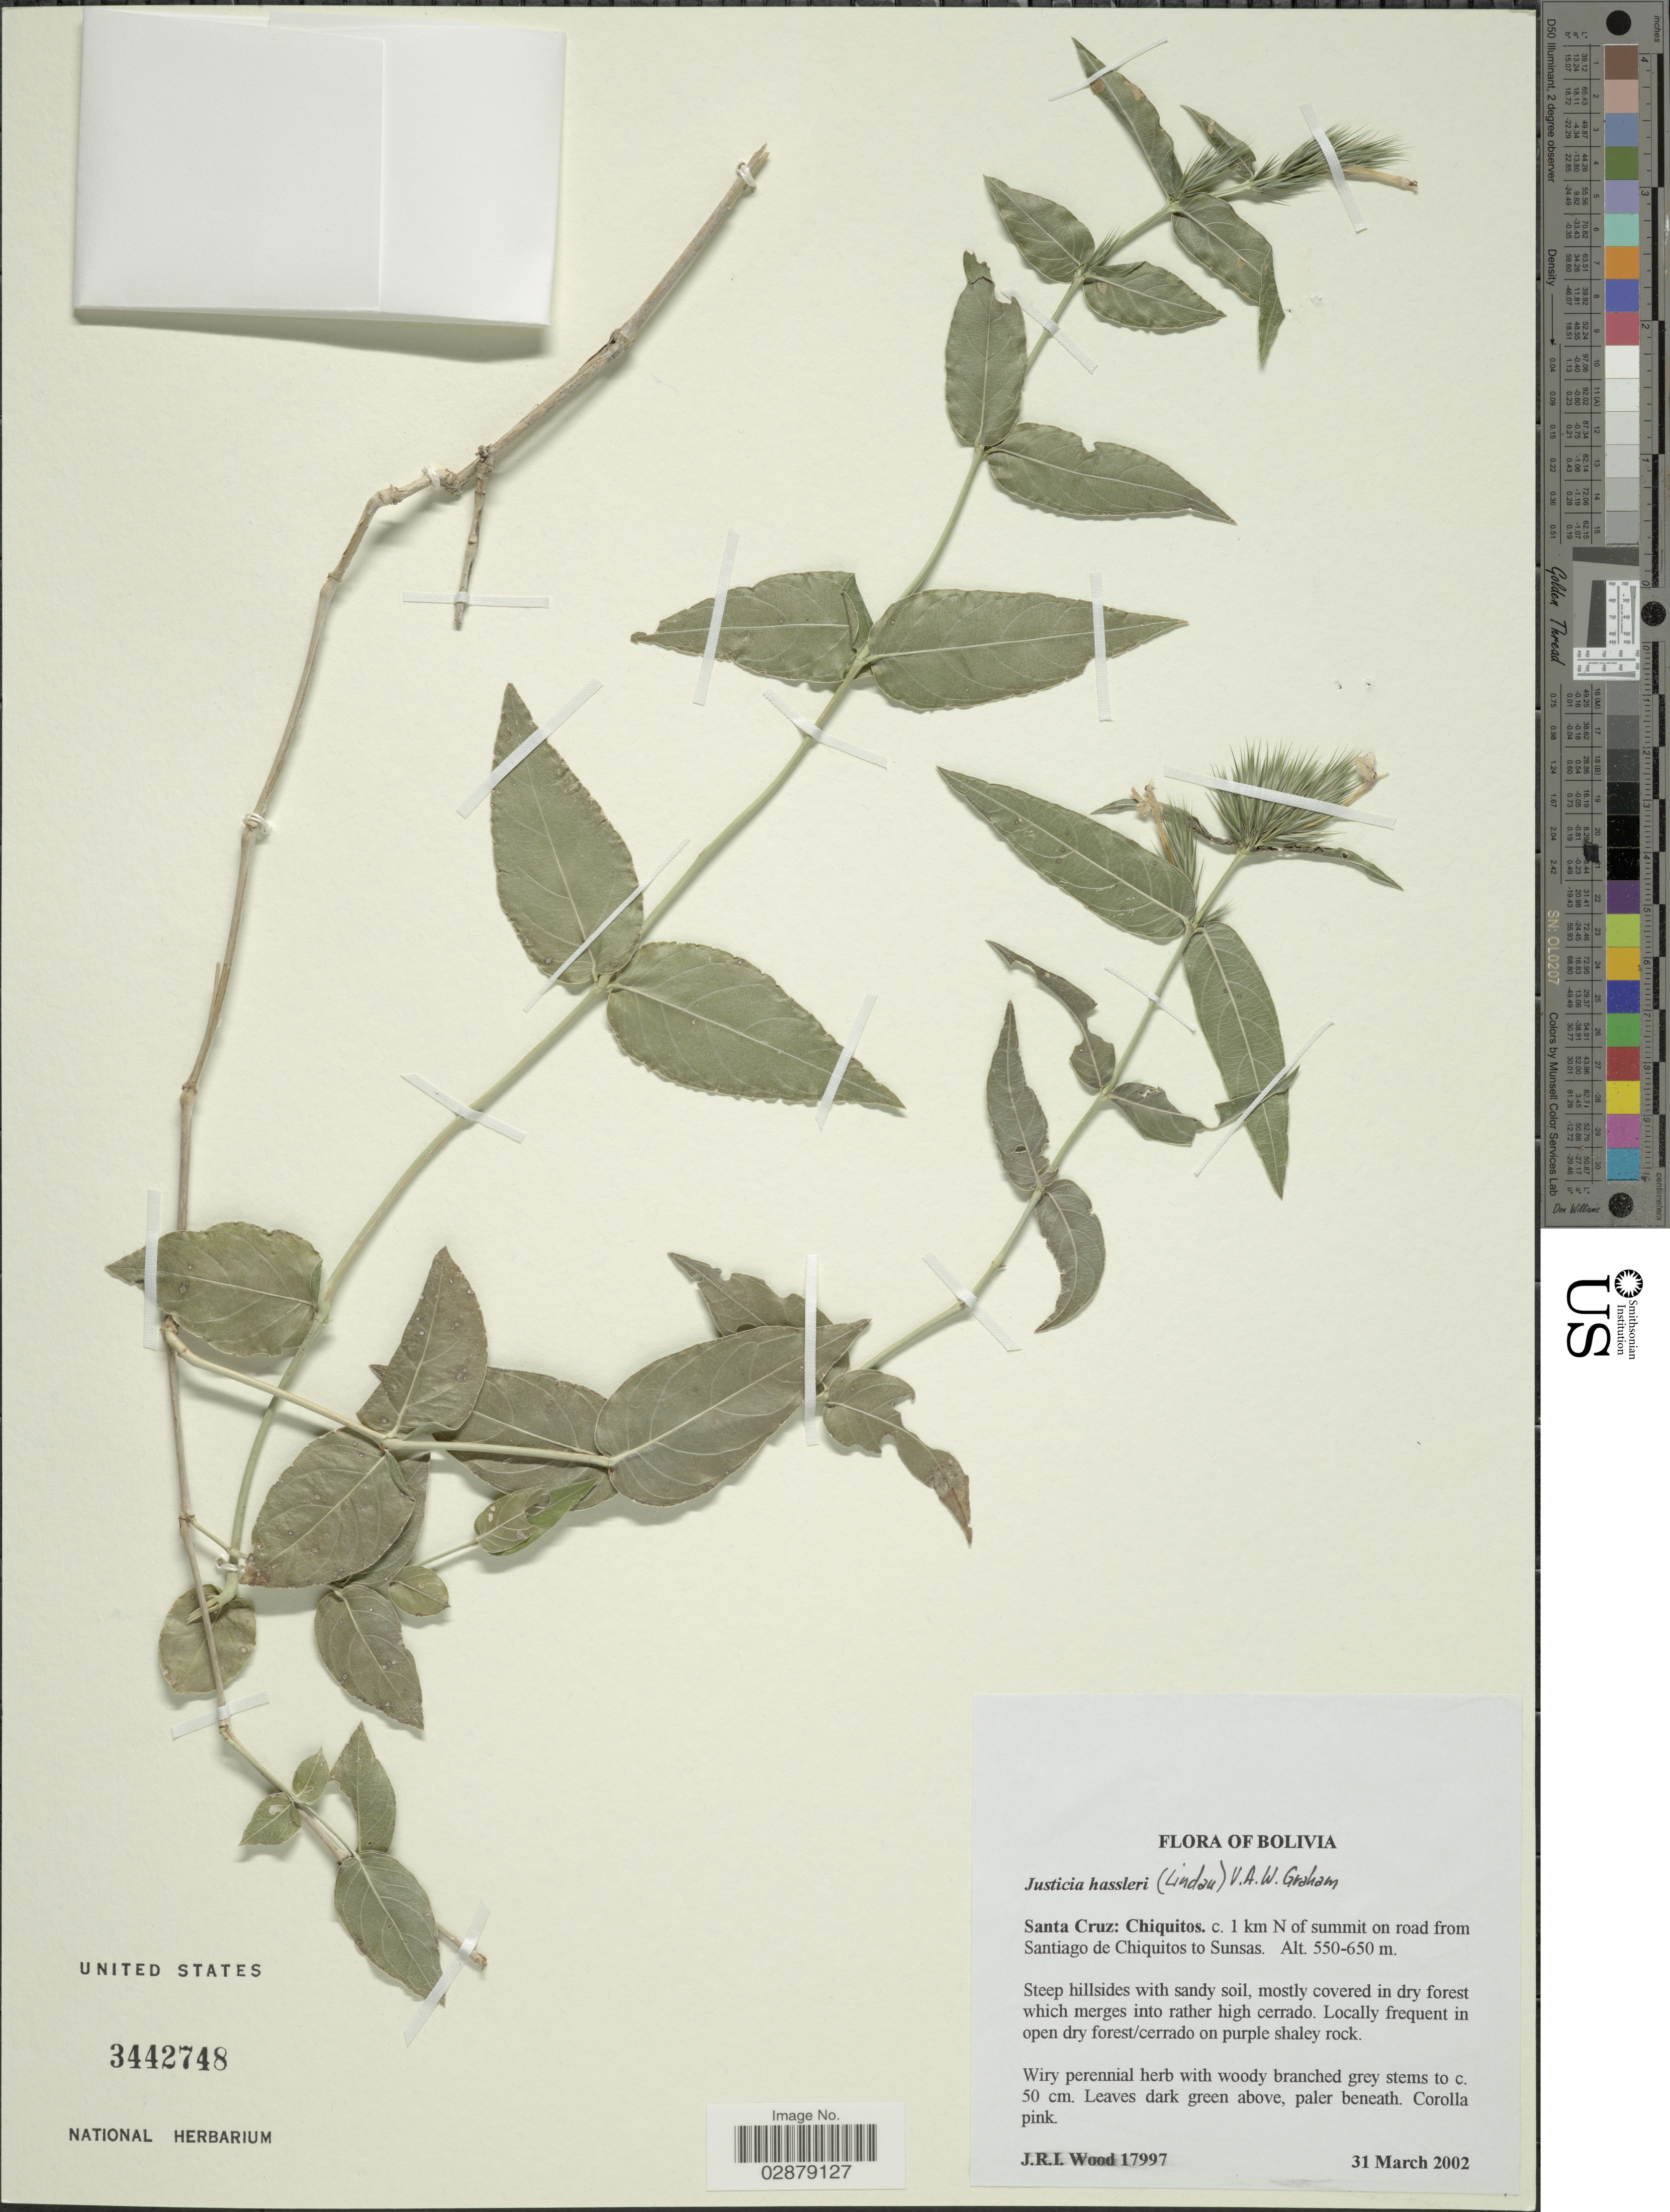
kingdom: Plantae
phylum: Tracheophyta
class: Magnoliopsida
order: Lamiales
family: Acanthaceae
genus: Justicia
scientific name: Justicia hassleri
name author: (Lindau) V.A.W. Graham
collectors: J. R. I. Wood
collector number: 17997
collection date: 2002-03-31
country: Bolivia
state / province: Santa Cruz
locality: Chiquitos. c. 1 km N of summit on road from Santiago de Chiquitos to Sunsas.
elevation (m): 550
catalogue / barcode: US 3442748